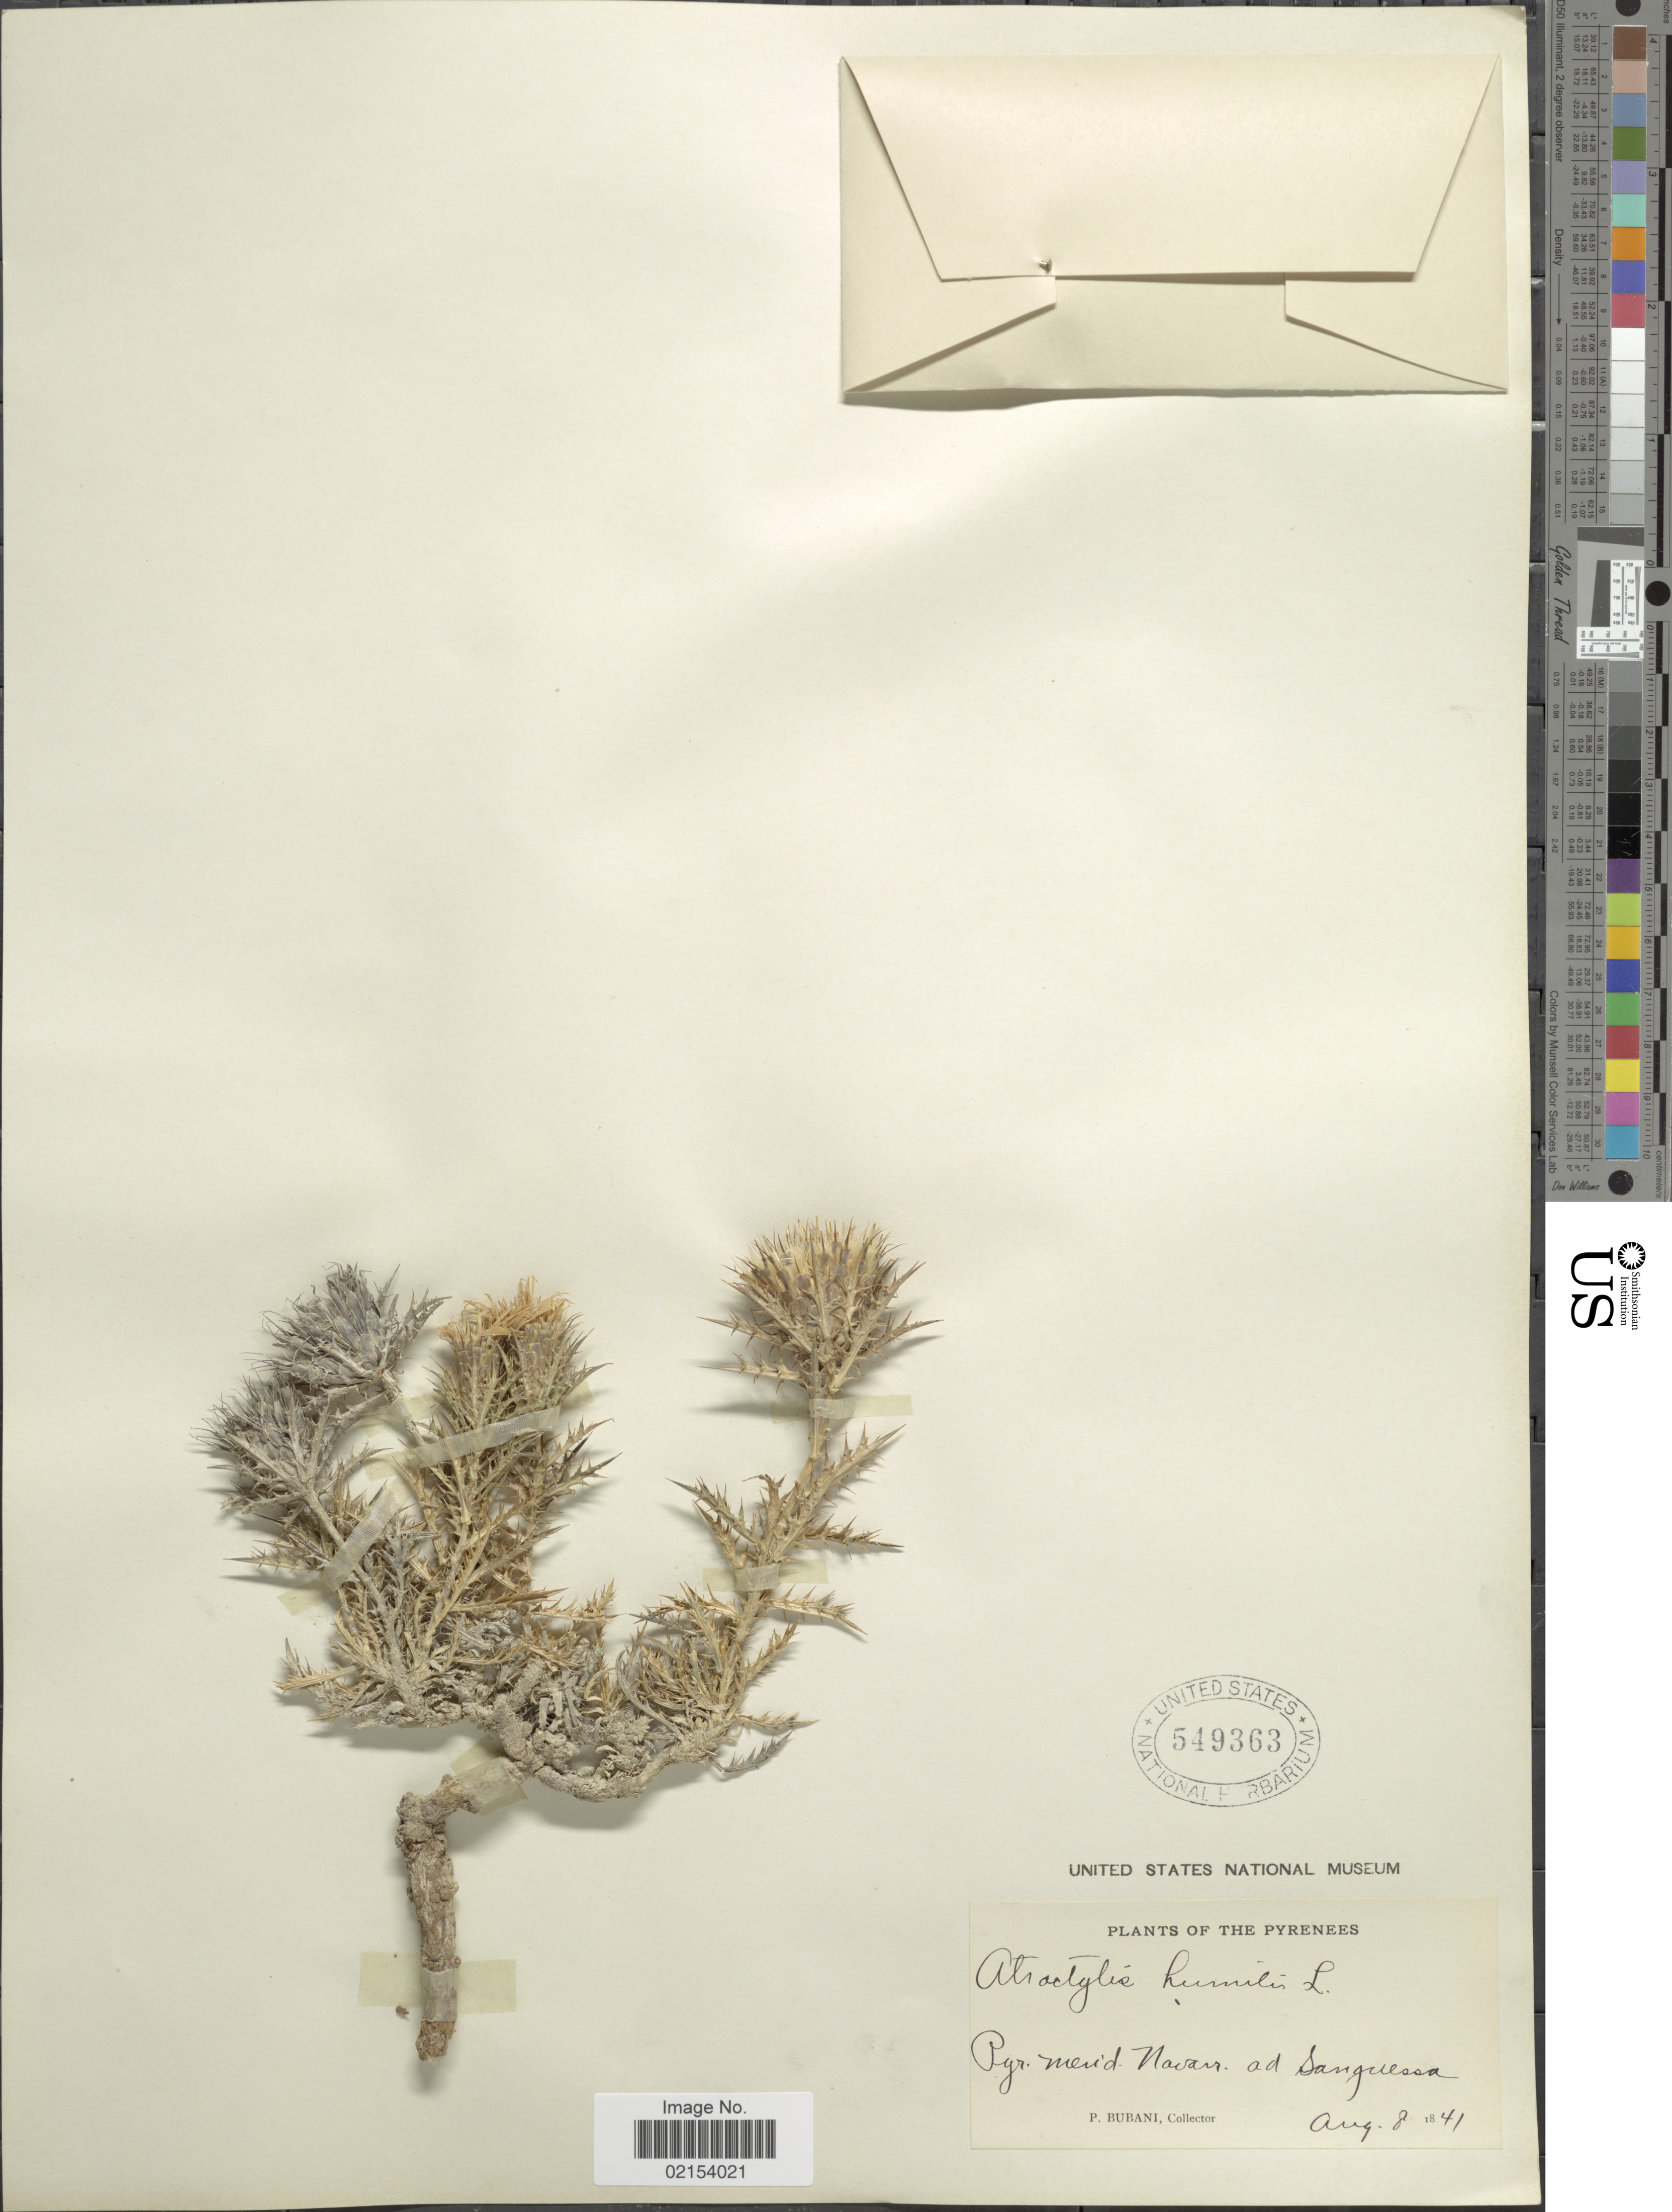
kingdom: Plantae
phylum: Tracheophyta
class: Magnoliopsida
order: Asterales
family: Asteraceae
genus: Atractylis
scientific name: Atractylis humilis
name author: L.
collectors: P. Bubani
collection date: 1841-08-08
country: Spain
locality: Pyrenees, Pyr. merid. Navarr. ad. Sanguessa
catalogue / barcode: US 549363